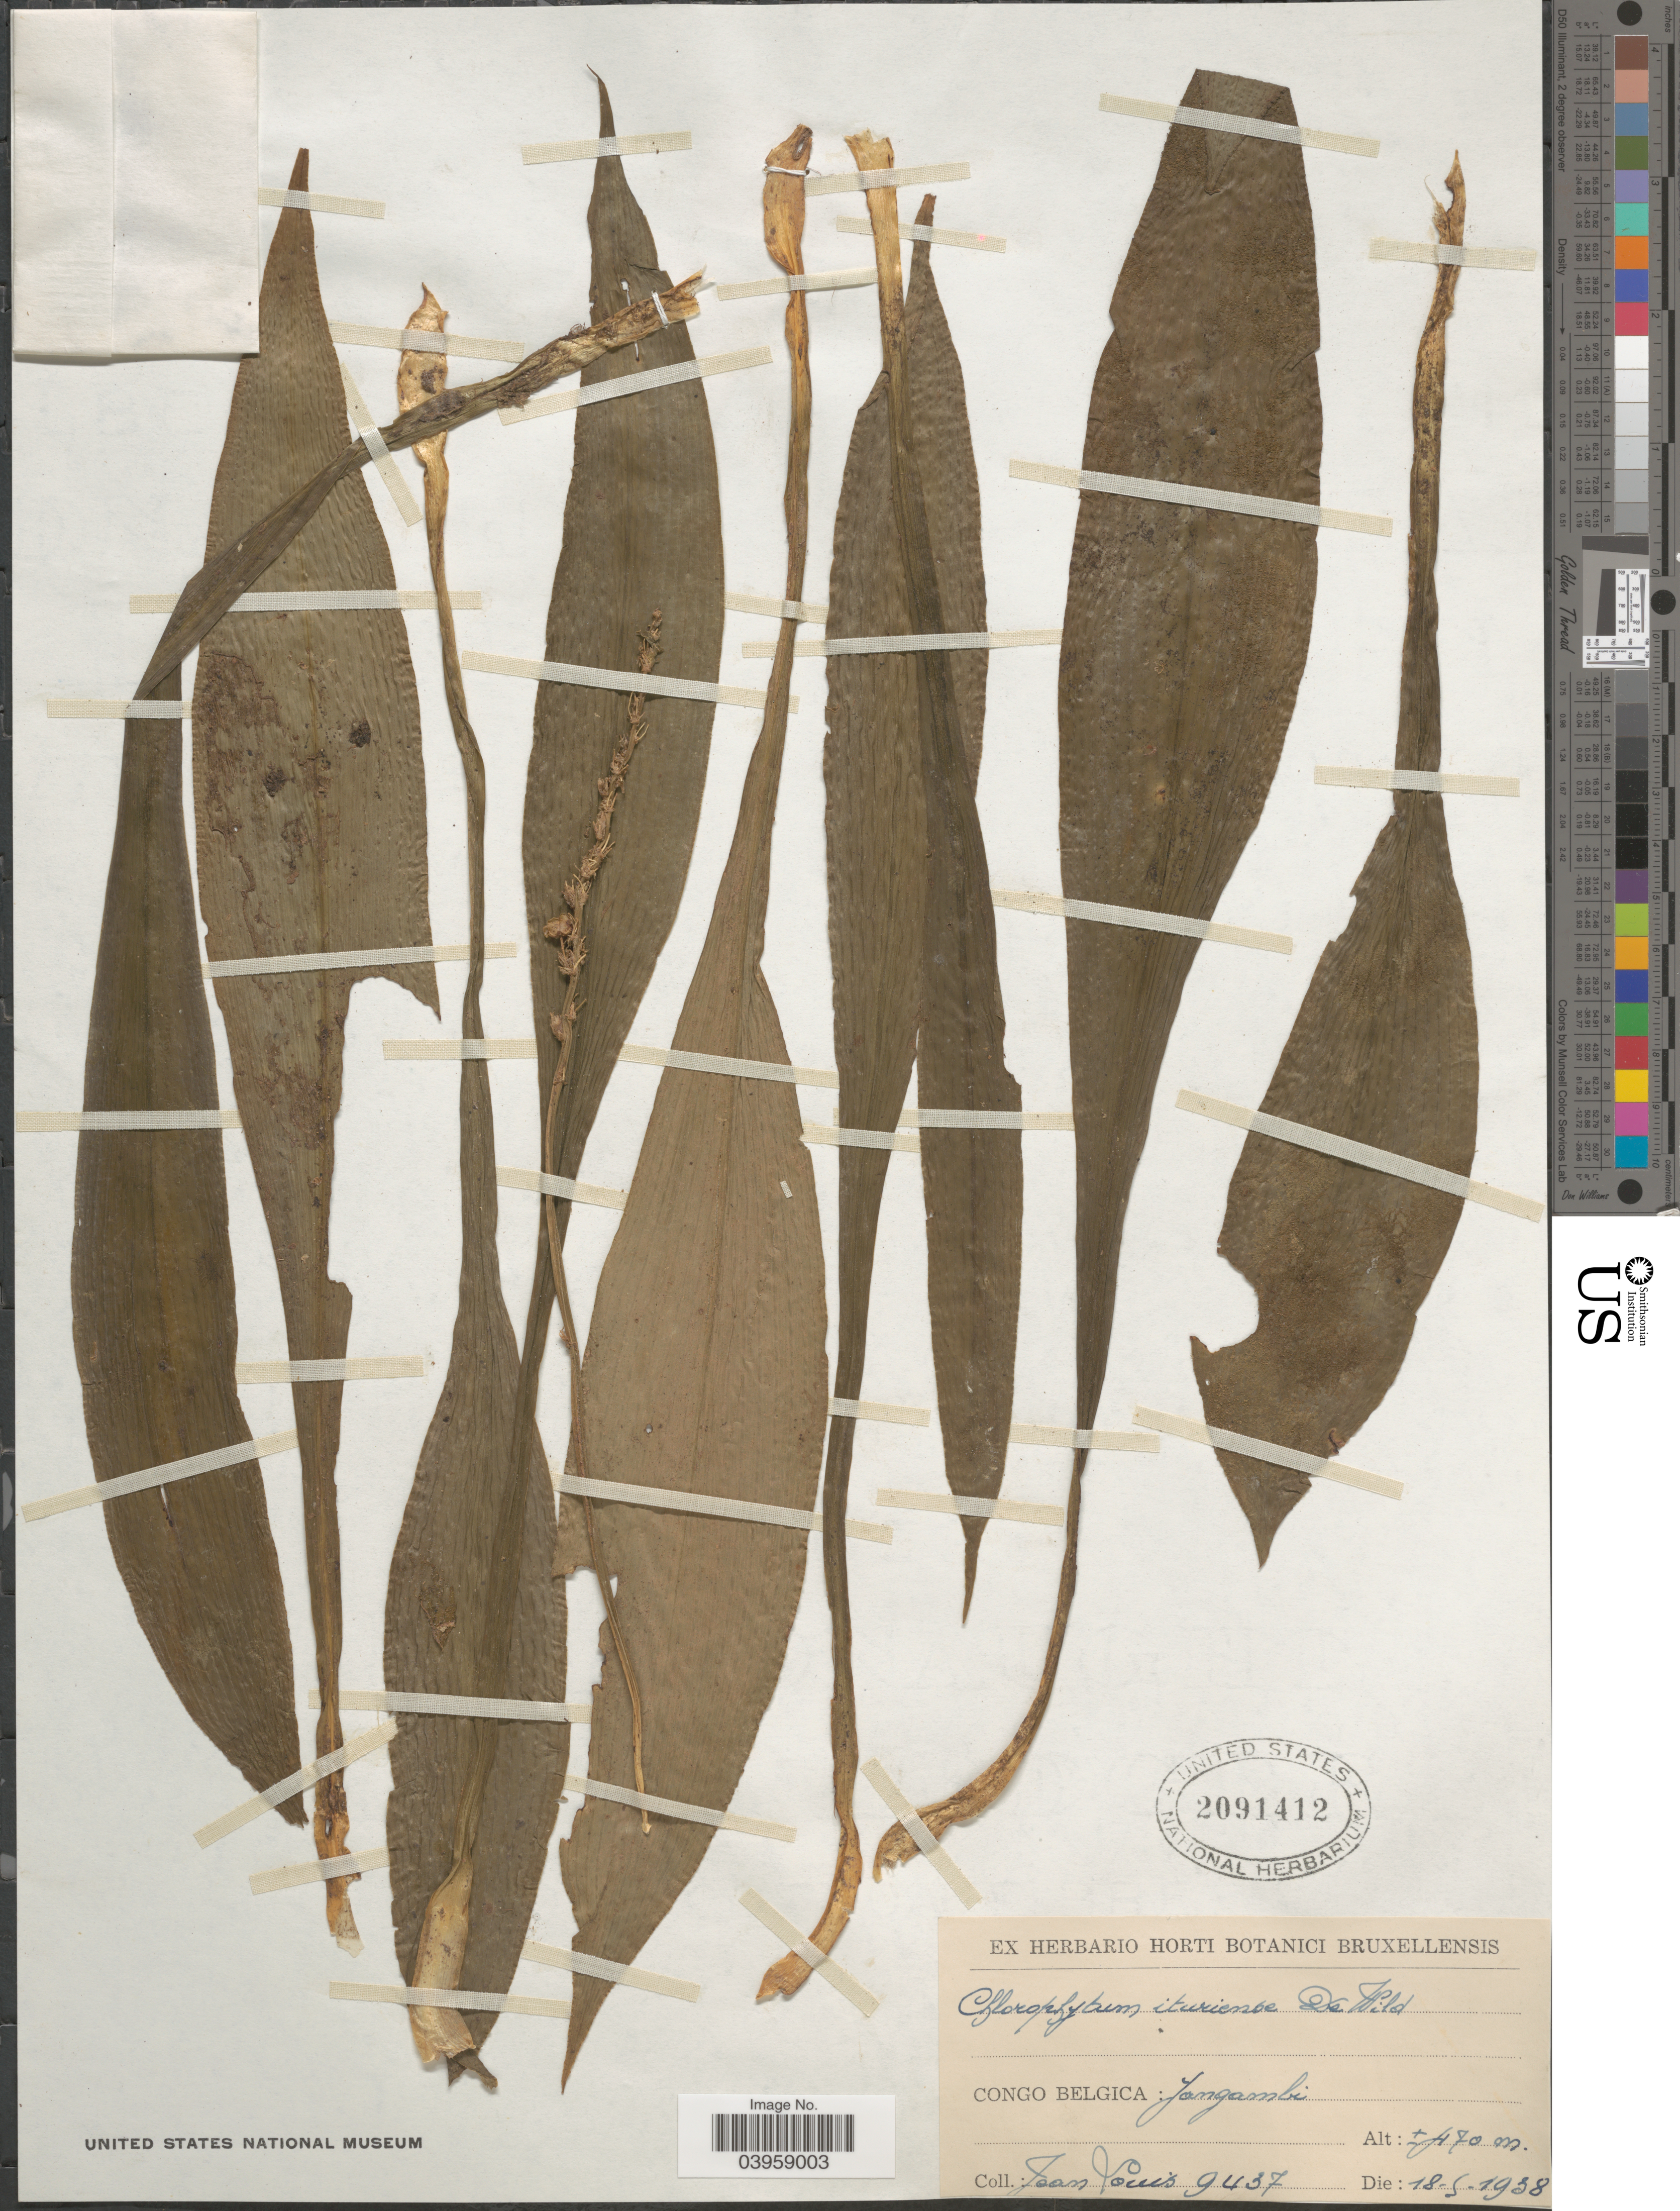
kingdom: Plantae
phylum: Tracheophyta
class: Liliopsida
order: Asparagales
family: Asparagaceae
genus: Chlorophytum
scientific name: Chlorophytum ituriense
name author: De Wild.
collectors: J. Louis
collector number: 9437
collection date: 1938-05-18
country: Congo, Democratic Republic of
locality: Congo Belgica: Yangambi.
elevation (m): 470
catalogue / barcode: US 2091412